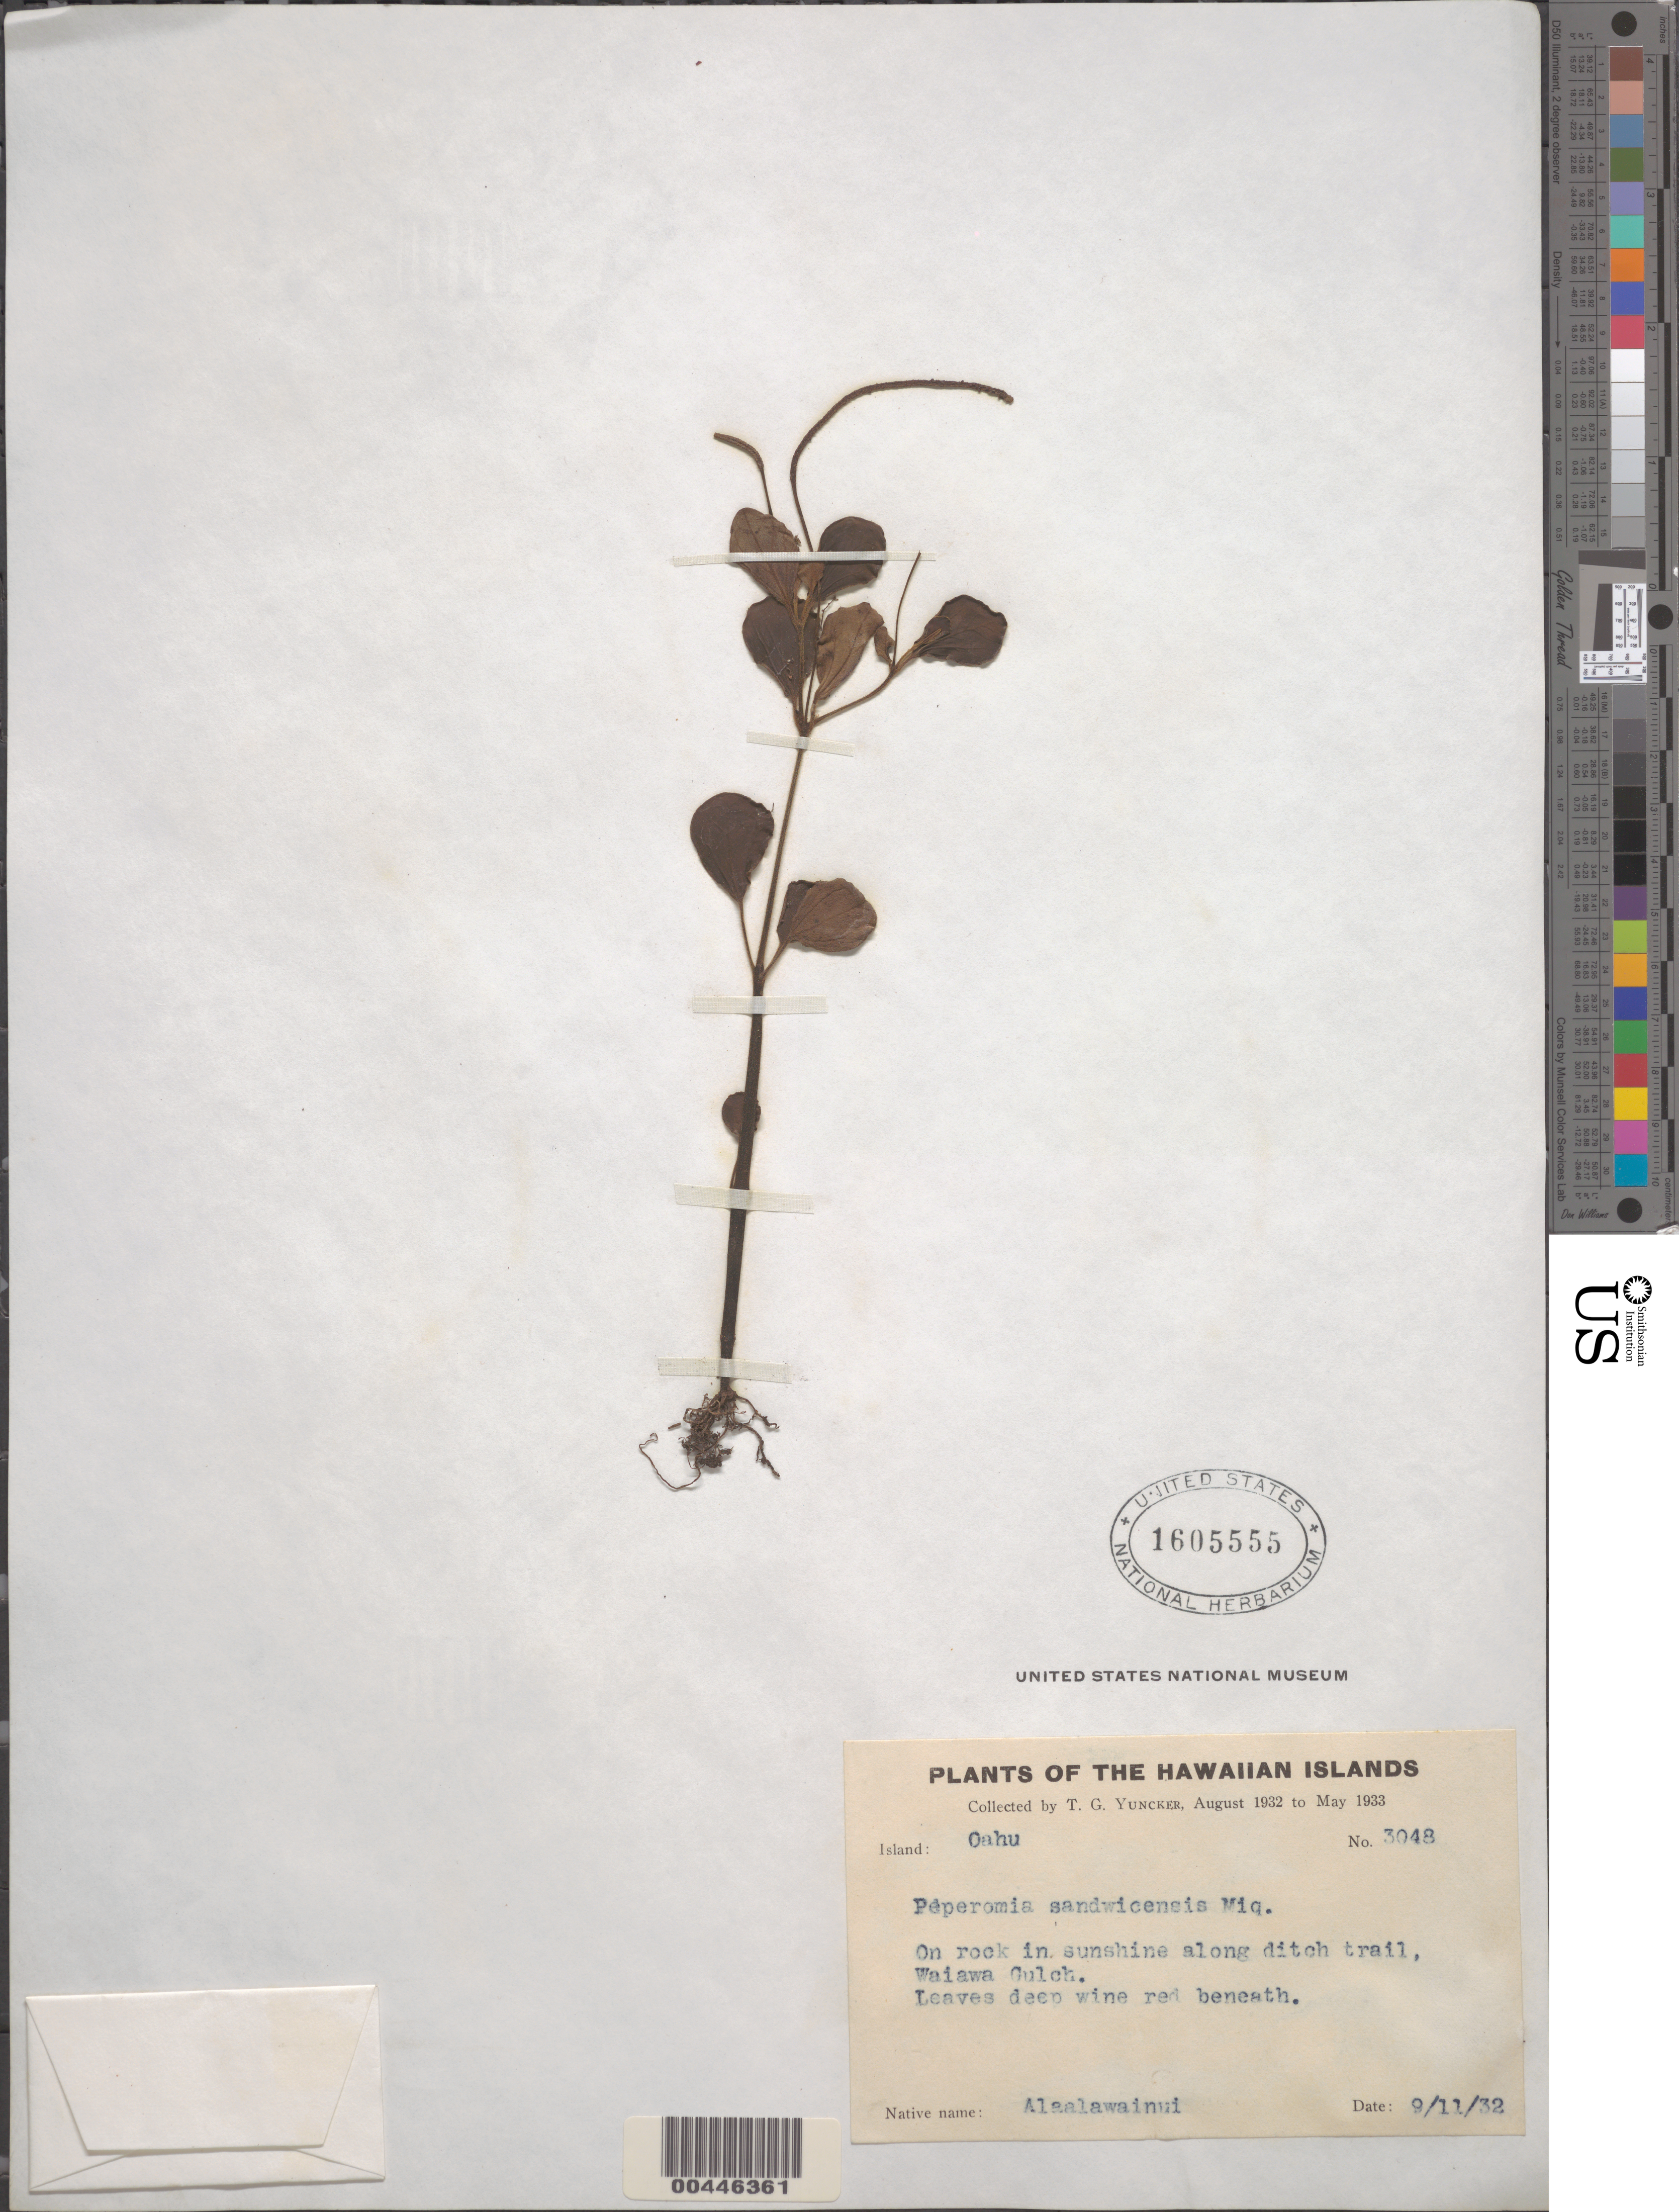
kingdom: Plantae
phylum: Tracheophyta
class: Magnoliopsida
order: Piperales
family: Piperaceae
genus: Peperomia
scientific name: Peperomia sandwicensis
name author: Miq.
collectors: T. G. Yuncker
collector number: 3048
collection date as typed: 11 Sep 1932 or 9 Nov 1932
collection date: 1932-09-11 or 1932-11-09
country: United States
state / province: Hawaii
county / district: Honolulu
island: Oahu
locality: Along ditch trail, Waiawa Gulch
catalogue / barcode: US 1605555